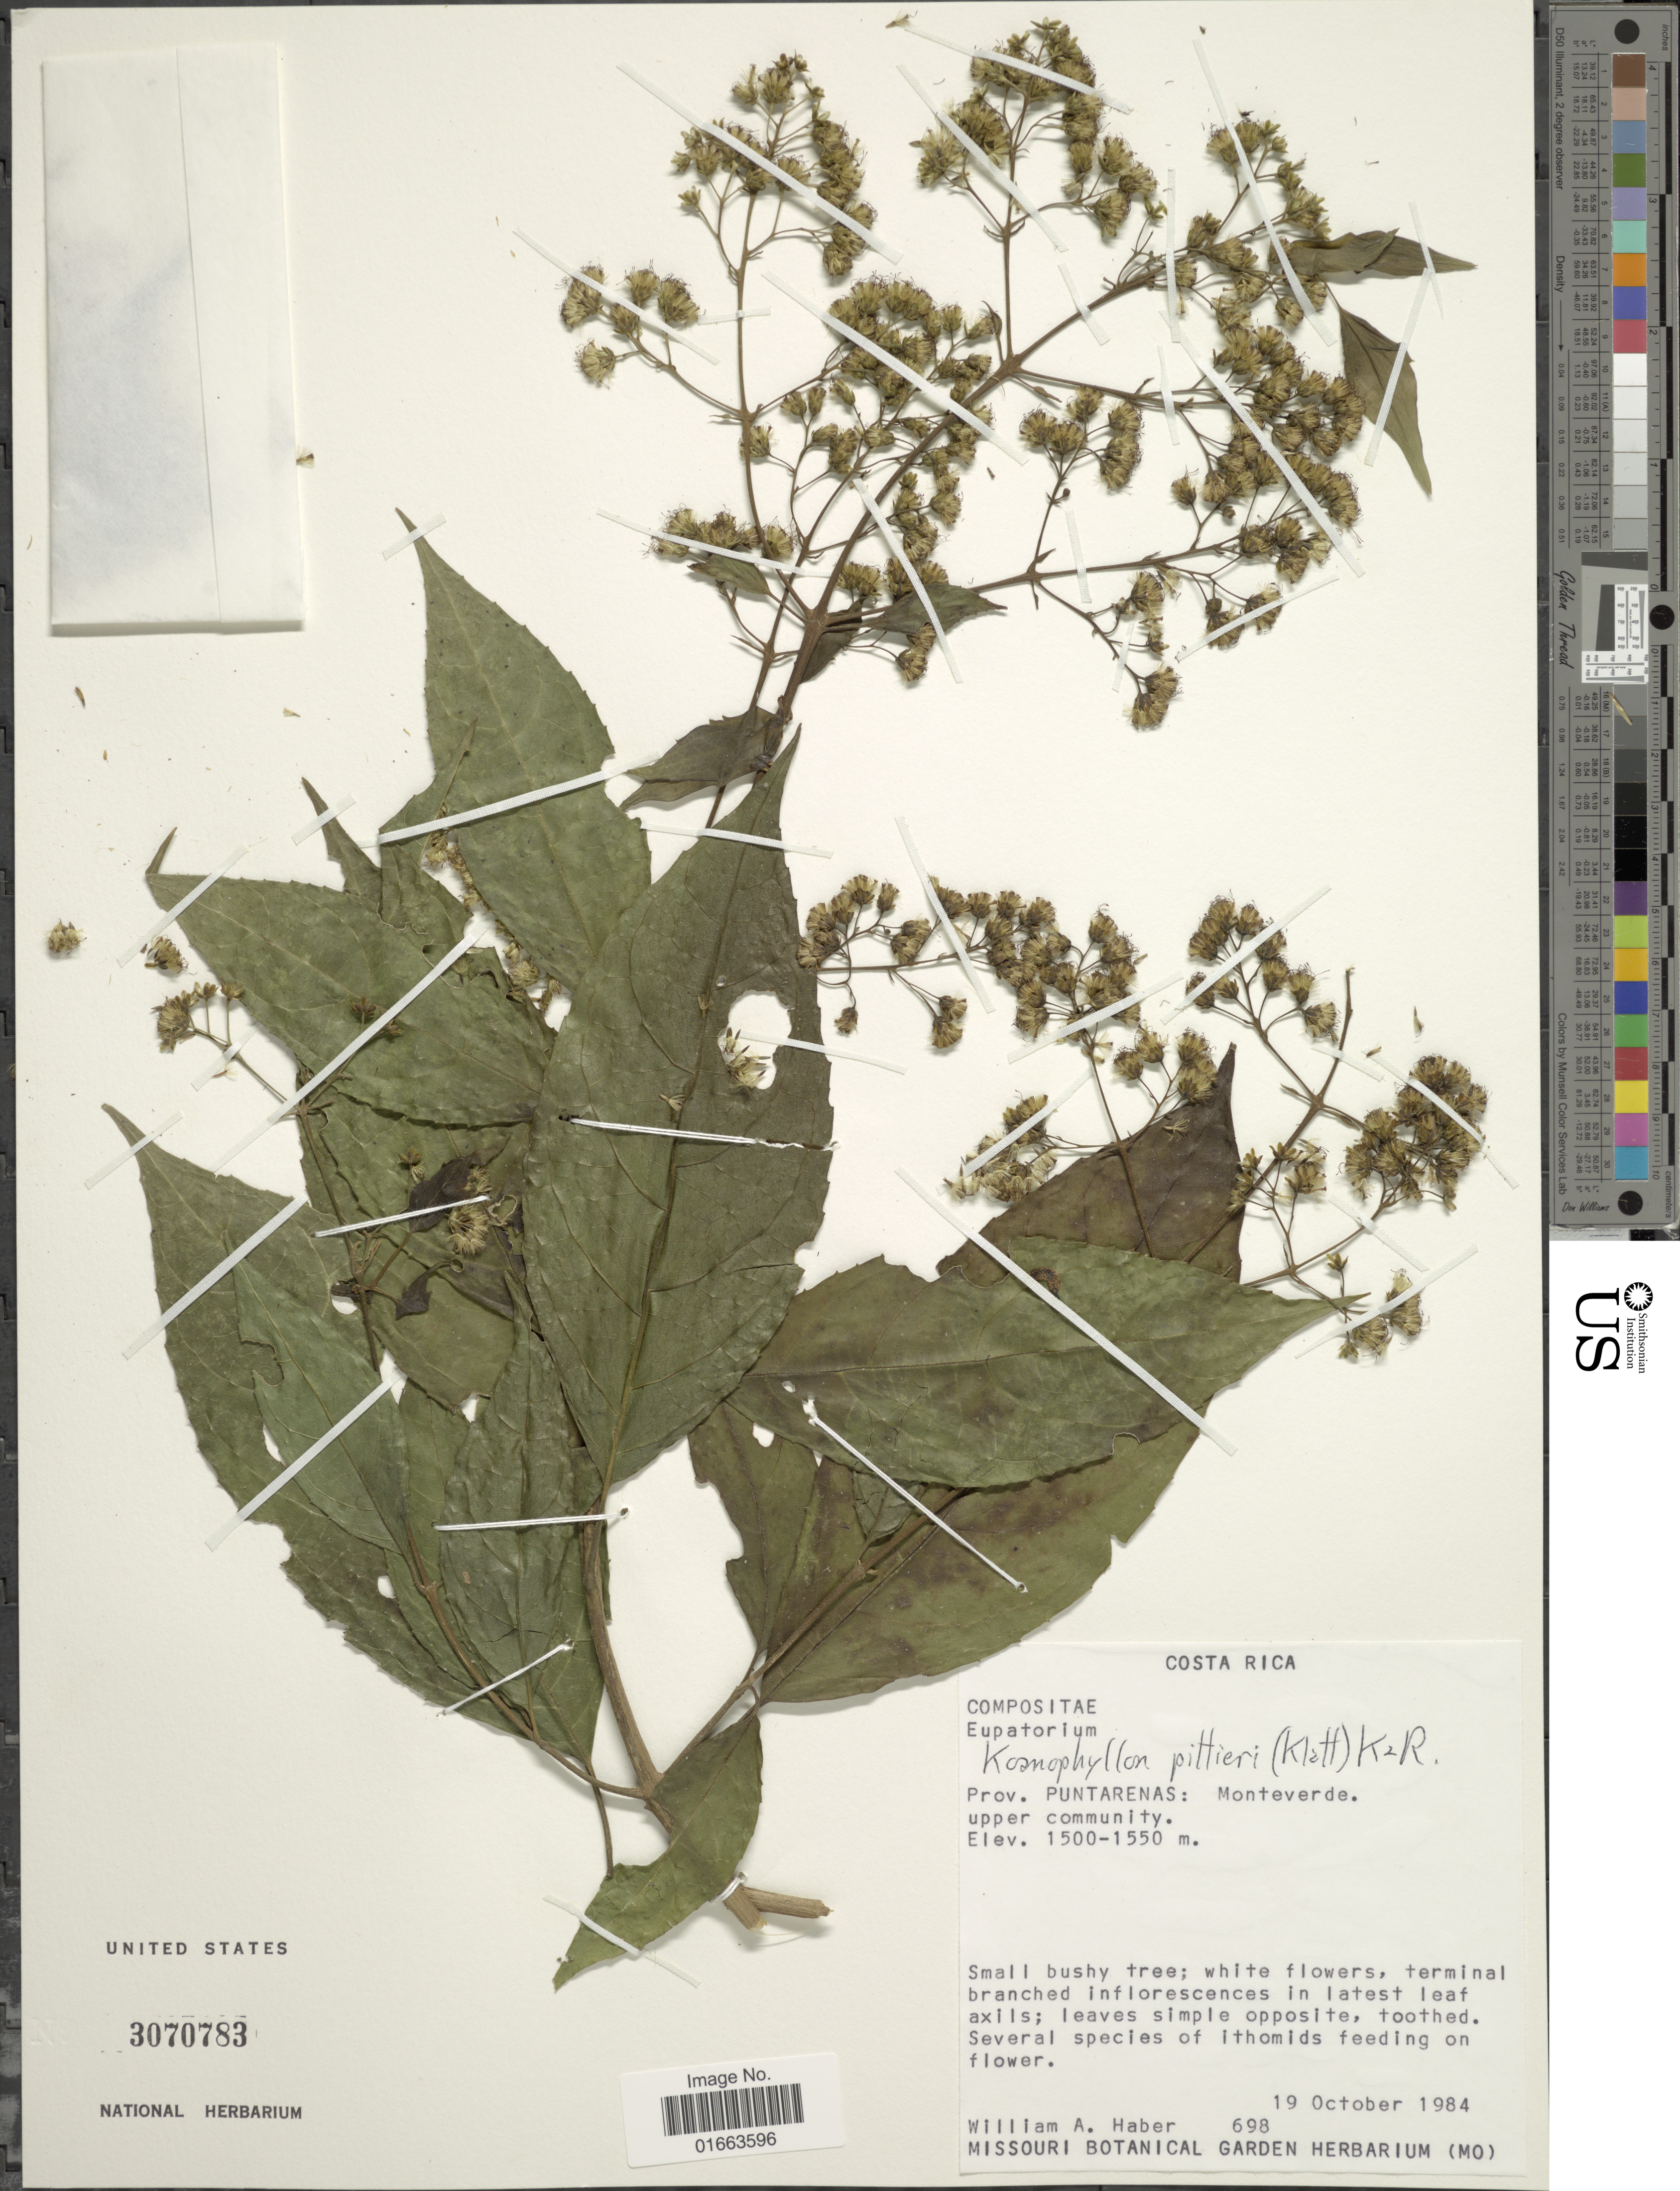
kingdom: Plantae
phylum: Tracheophyta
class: Magnoliopsida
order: Asterales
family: Asteraceae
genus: Koanophyllon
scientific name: Koanophyllon pittieri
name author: (Klatt) R.M. King & H. Rob.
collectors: W. A. Haber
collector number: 698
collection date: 1984-10-19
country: Costa Rica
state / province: Puntarenas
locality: Monteverde, upper community, small bushy tree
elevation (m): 1500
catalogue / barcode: US 3070783